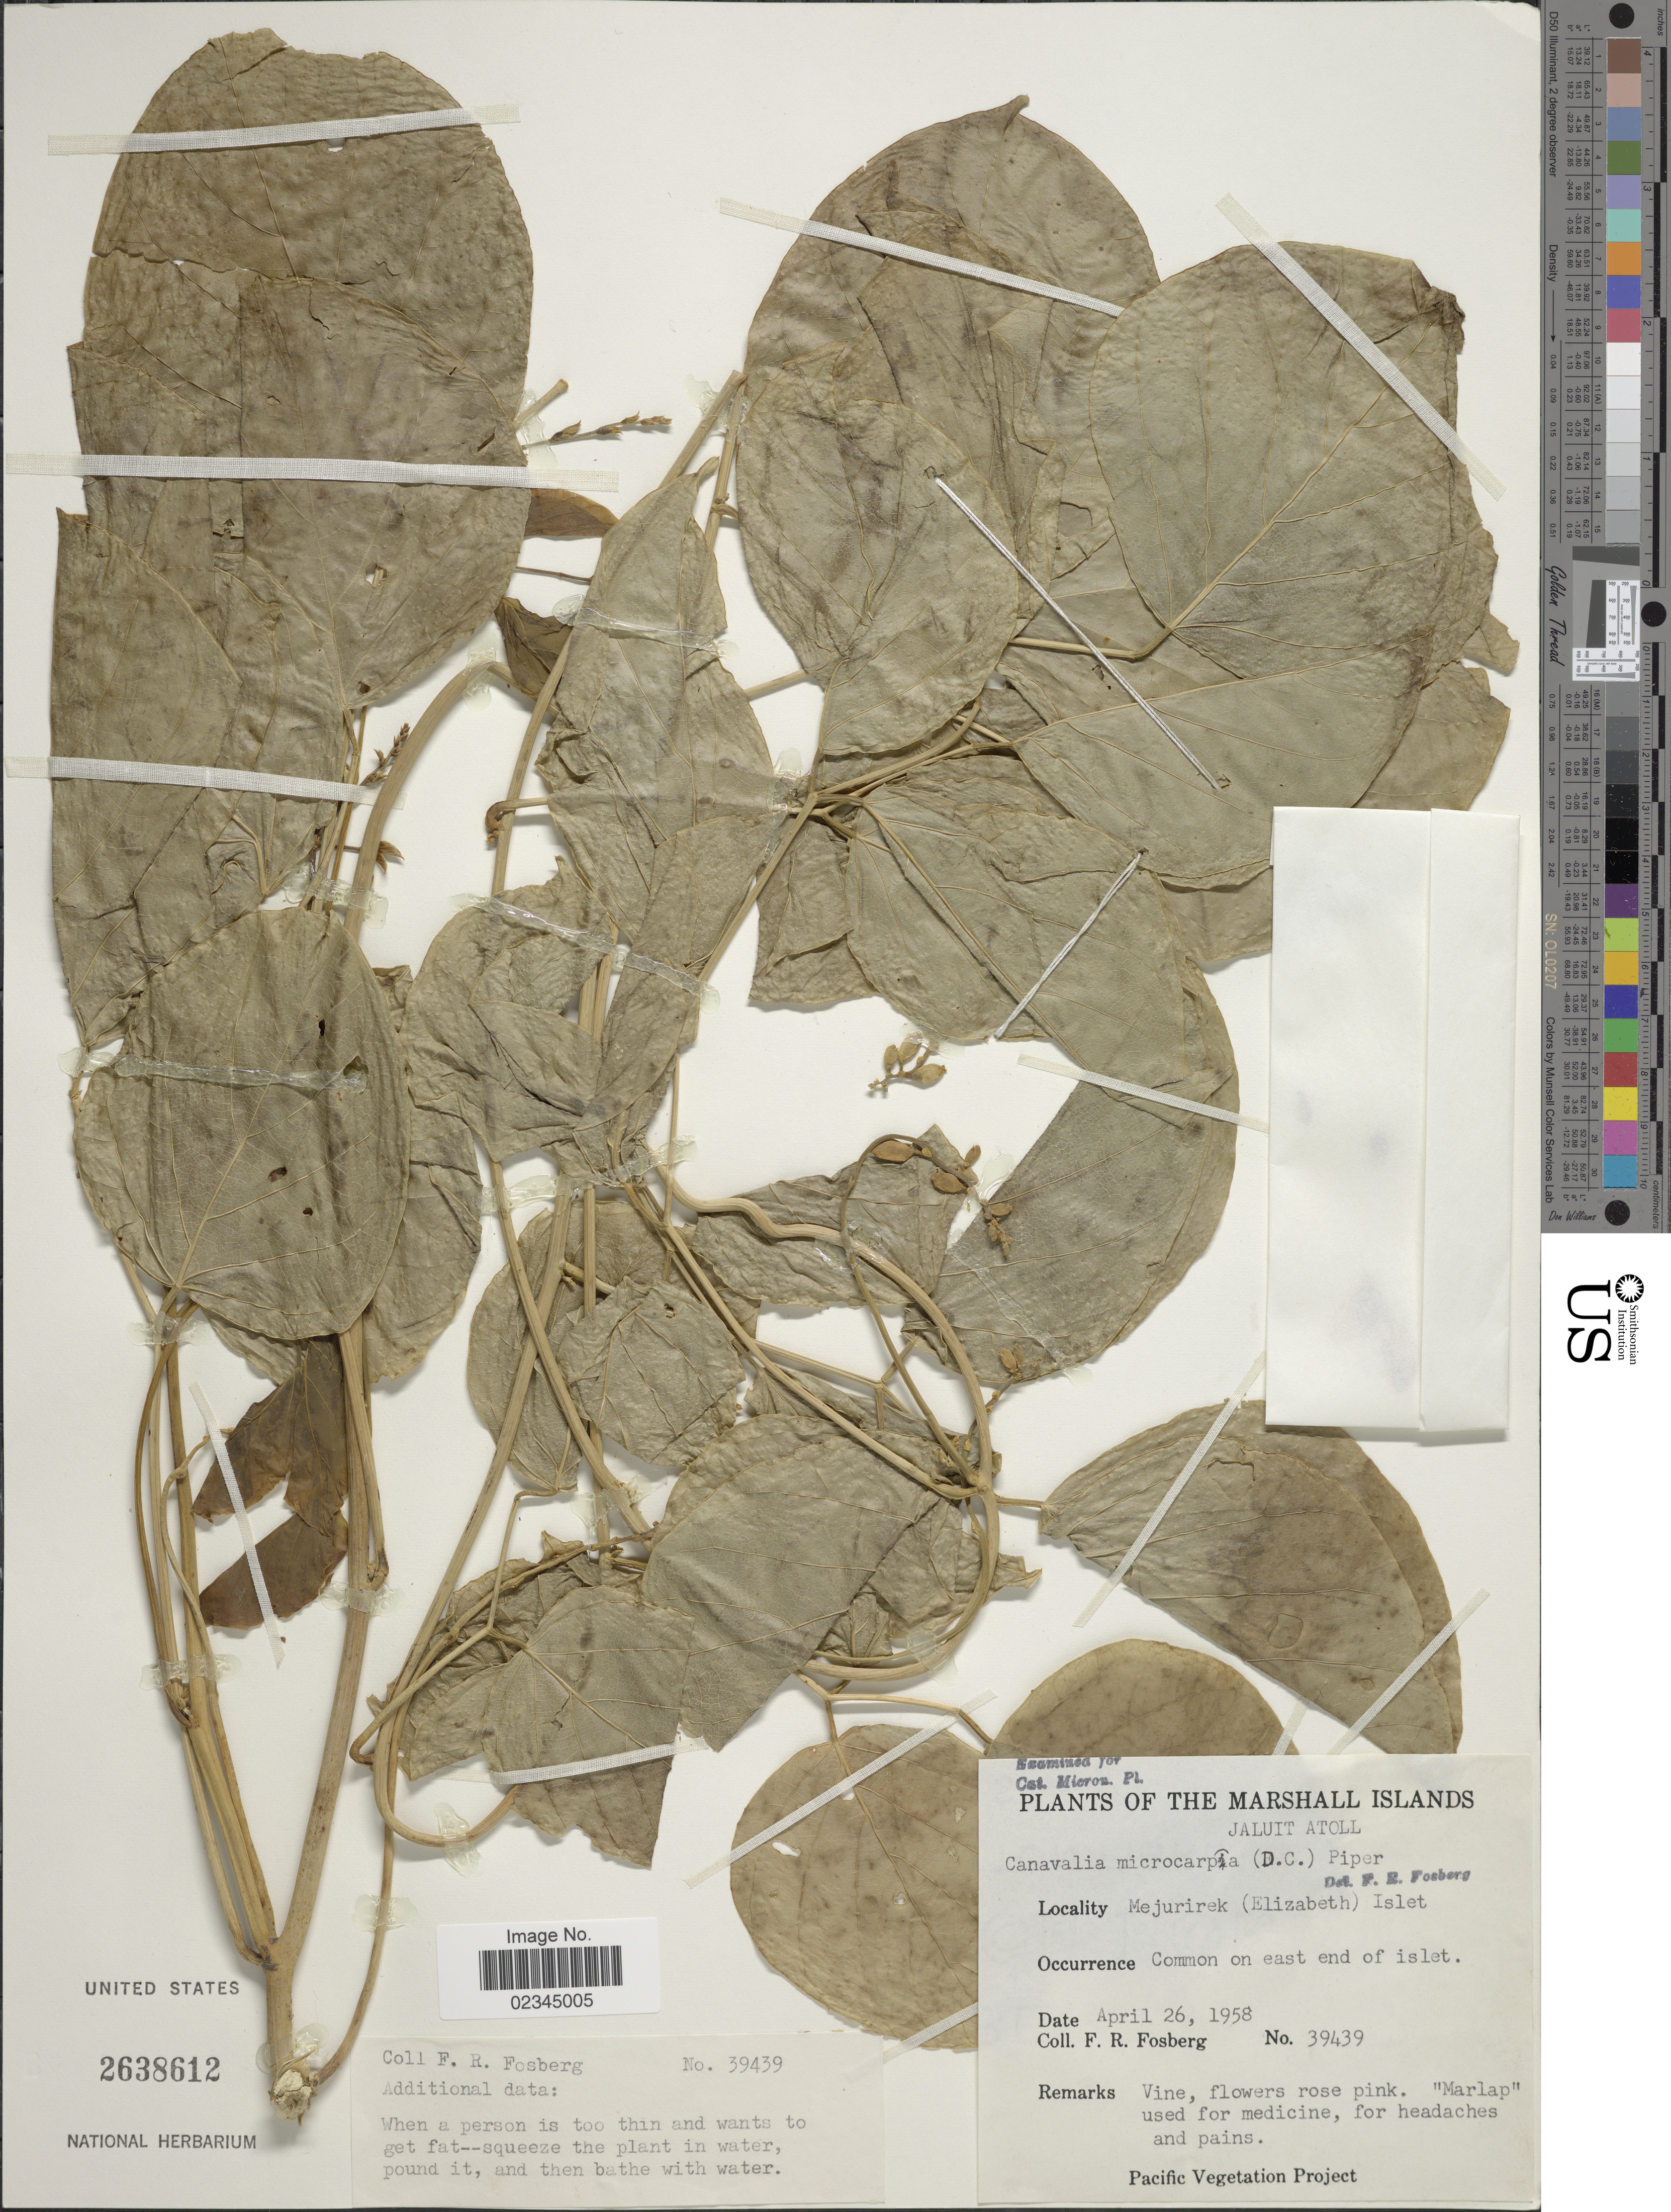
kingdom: Plantae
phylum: Tracheophyta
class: Magnoliopsida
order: Fabales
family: Fabaceae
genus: Canavalia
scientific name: Canavalia cathartica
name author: Thouars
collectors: F. R. Fosberg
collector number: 39439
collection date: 1958-04-26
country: Marshall Islands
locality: Jaluit Atoll, Mejurirek (Elizabeth) Islet, end of islet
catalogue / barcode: US 2638612